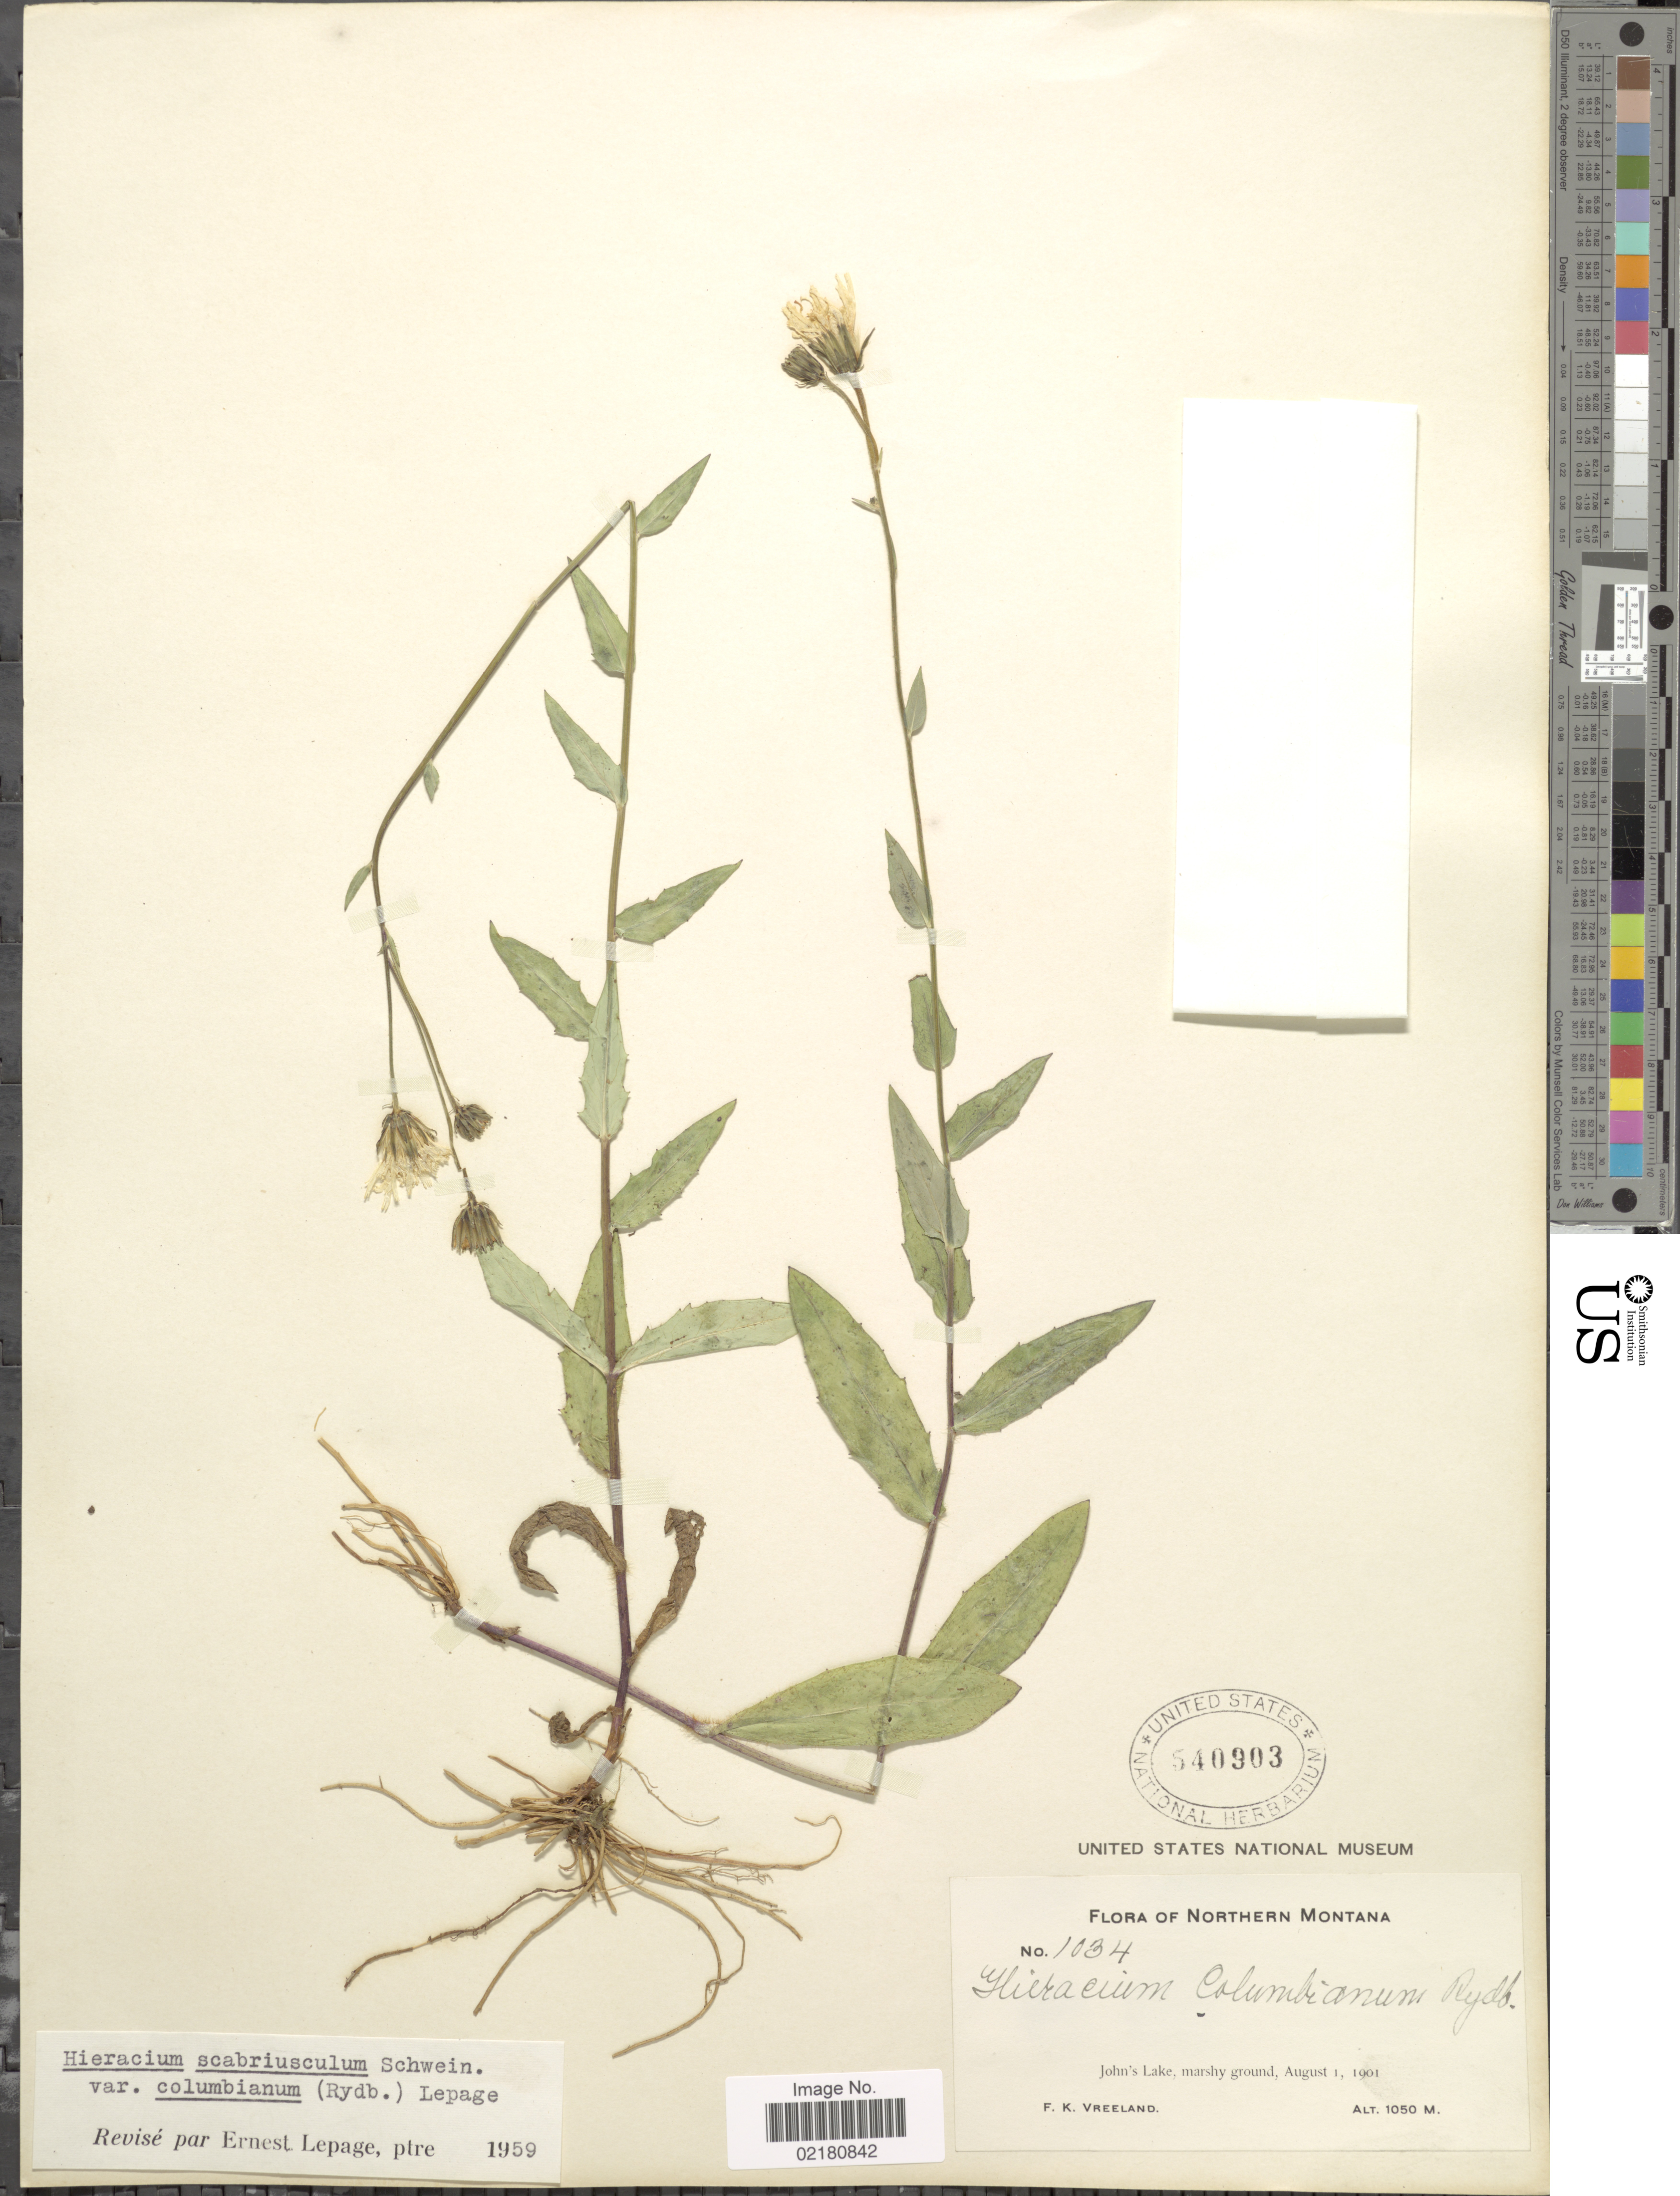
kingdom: Plantae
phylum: Tracheophyta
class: Magnoliopsida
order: Asterales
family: Asteraceae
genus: Hieracium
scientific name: Hieracium umbellatum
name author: L.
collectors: F. Vreeland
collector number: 1034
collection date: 1901-08-01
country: United States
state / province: Montana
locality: Northern Monatna, John's Lake, marshy gorund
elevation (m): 1050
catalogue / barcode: US 540903